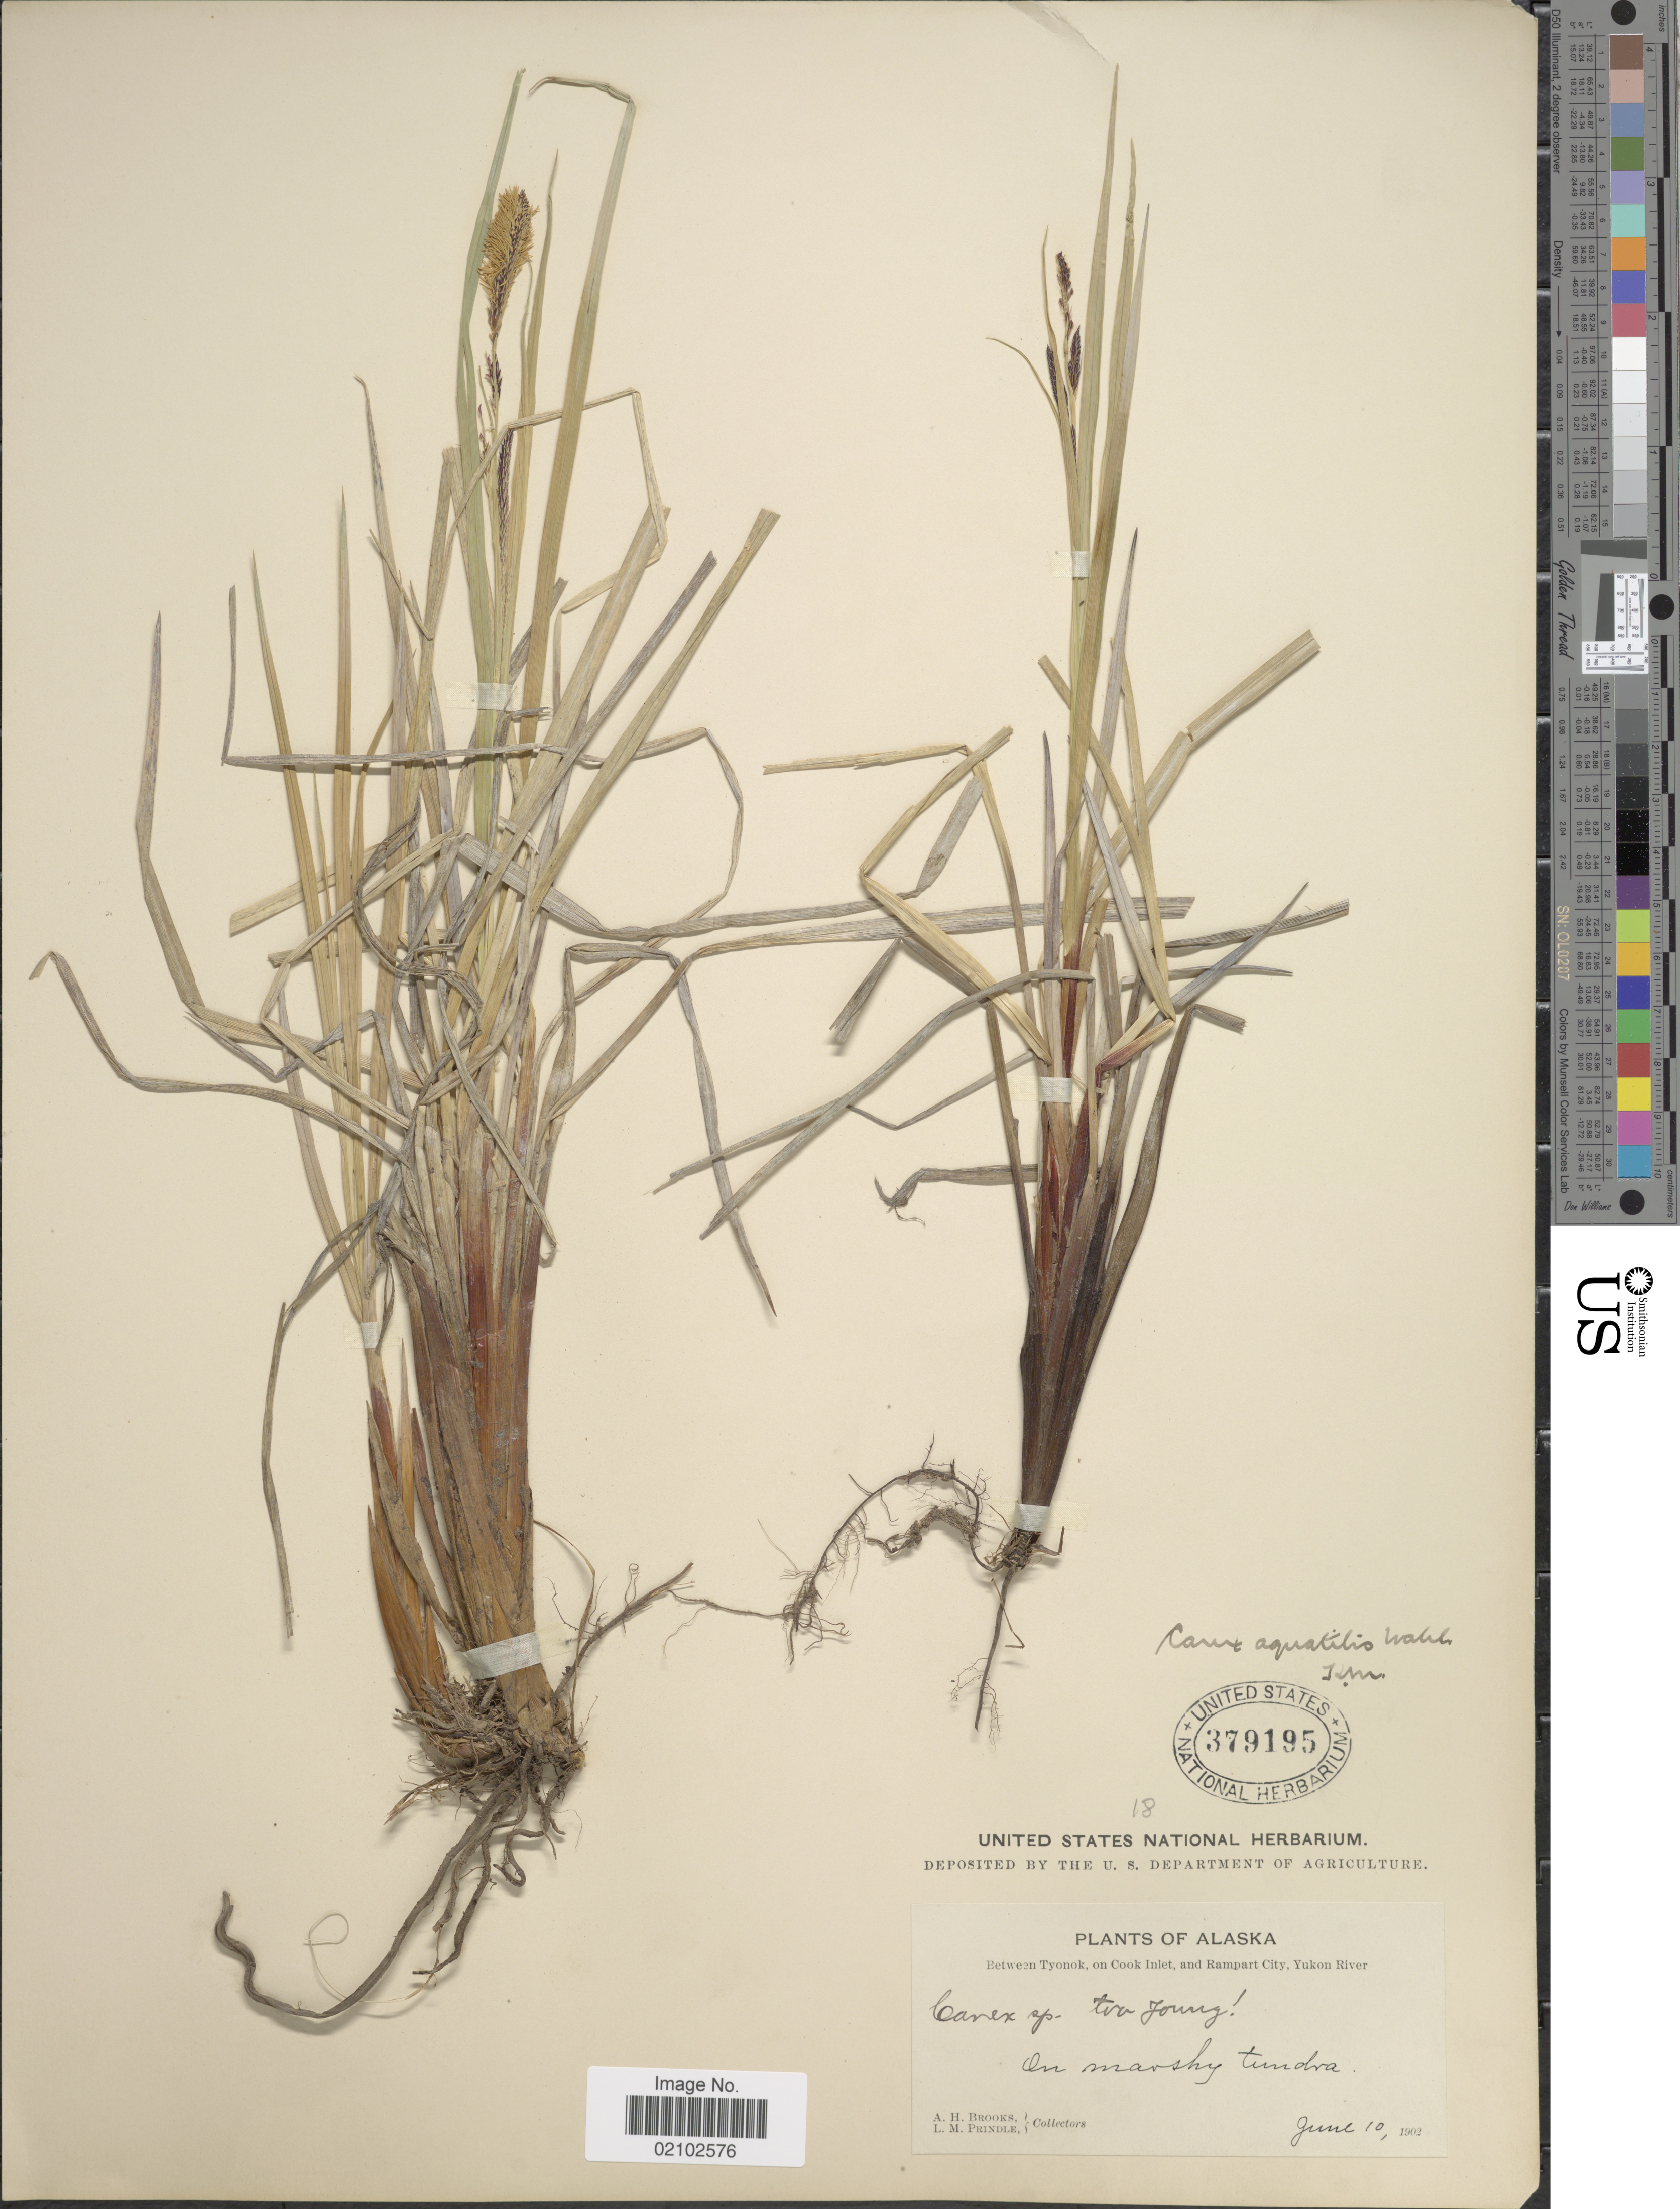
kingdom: Plantae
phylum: Tracheophyta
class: Liliopsida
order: Poales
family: Cyperaceae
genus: Carex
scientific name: Carex aquatilis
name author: Wahlenb.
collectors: A. Brooks & L. Prindle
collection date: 1902-06-10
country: United States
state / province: Alaska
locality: BetweenTyonok, on Cook Inlet, and Rampart City, Yukon River, On marshy tundra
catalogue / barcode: US 379195